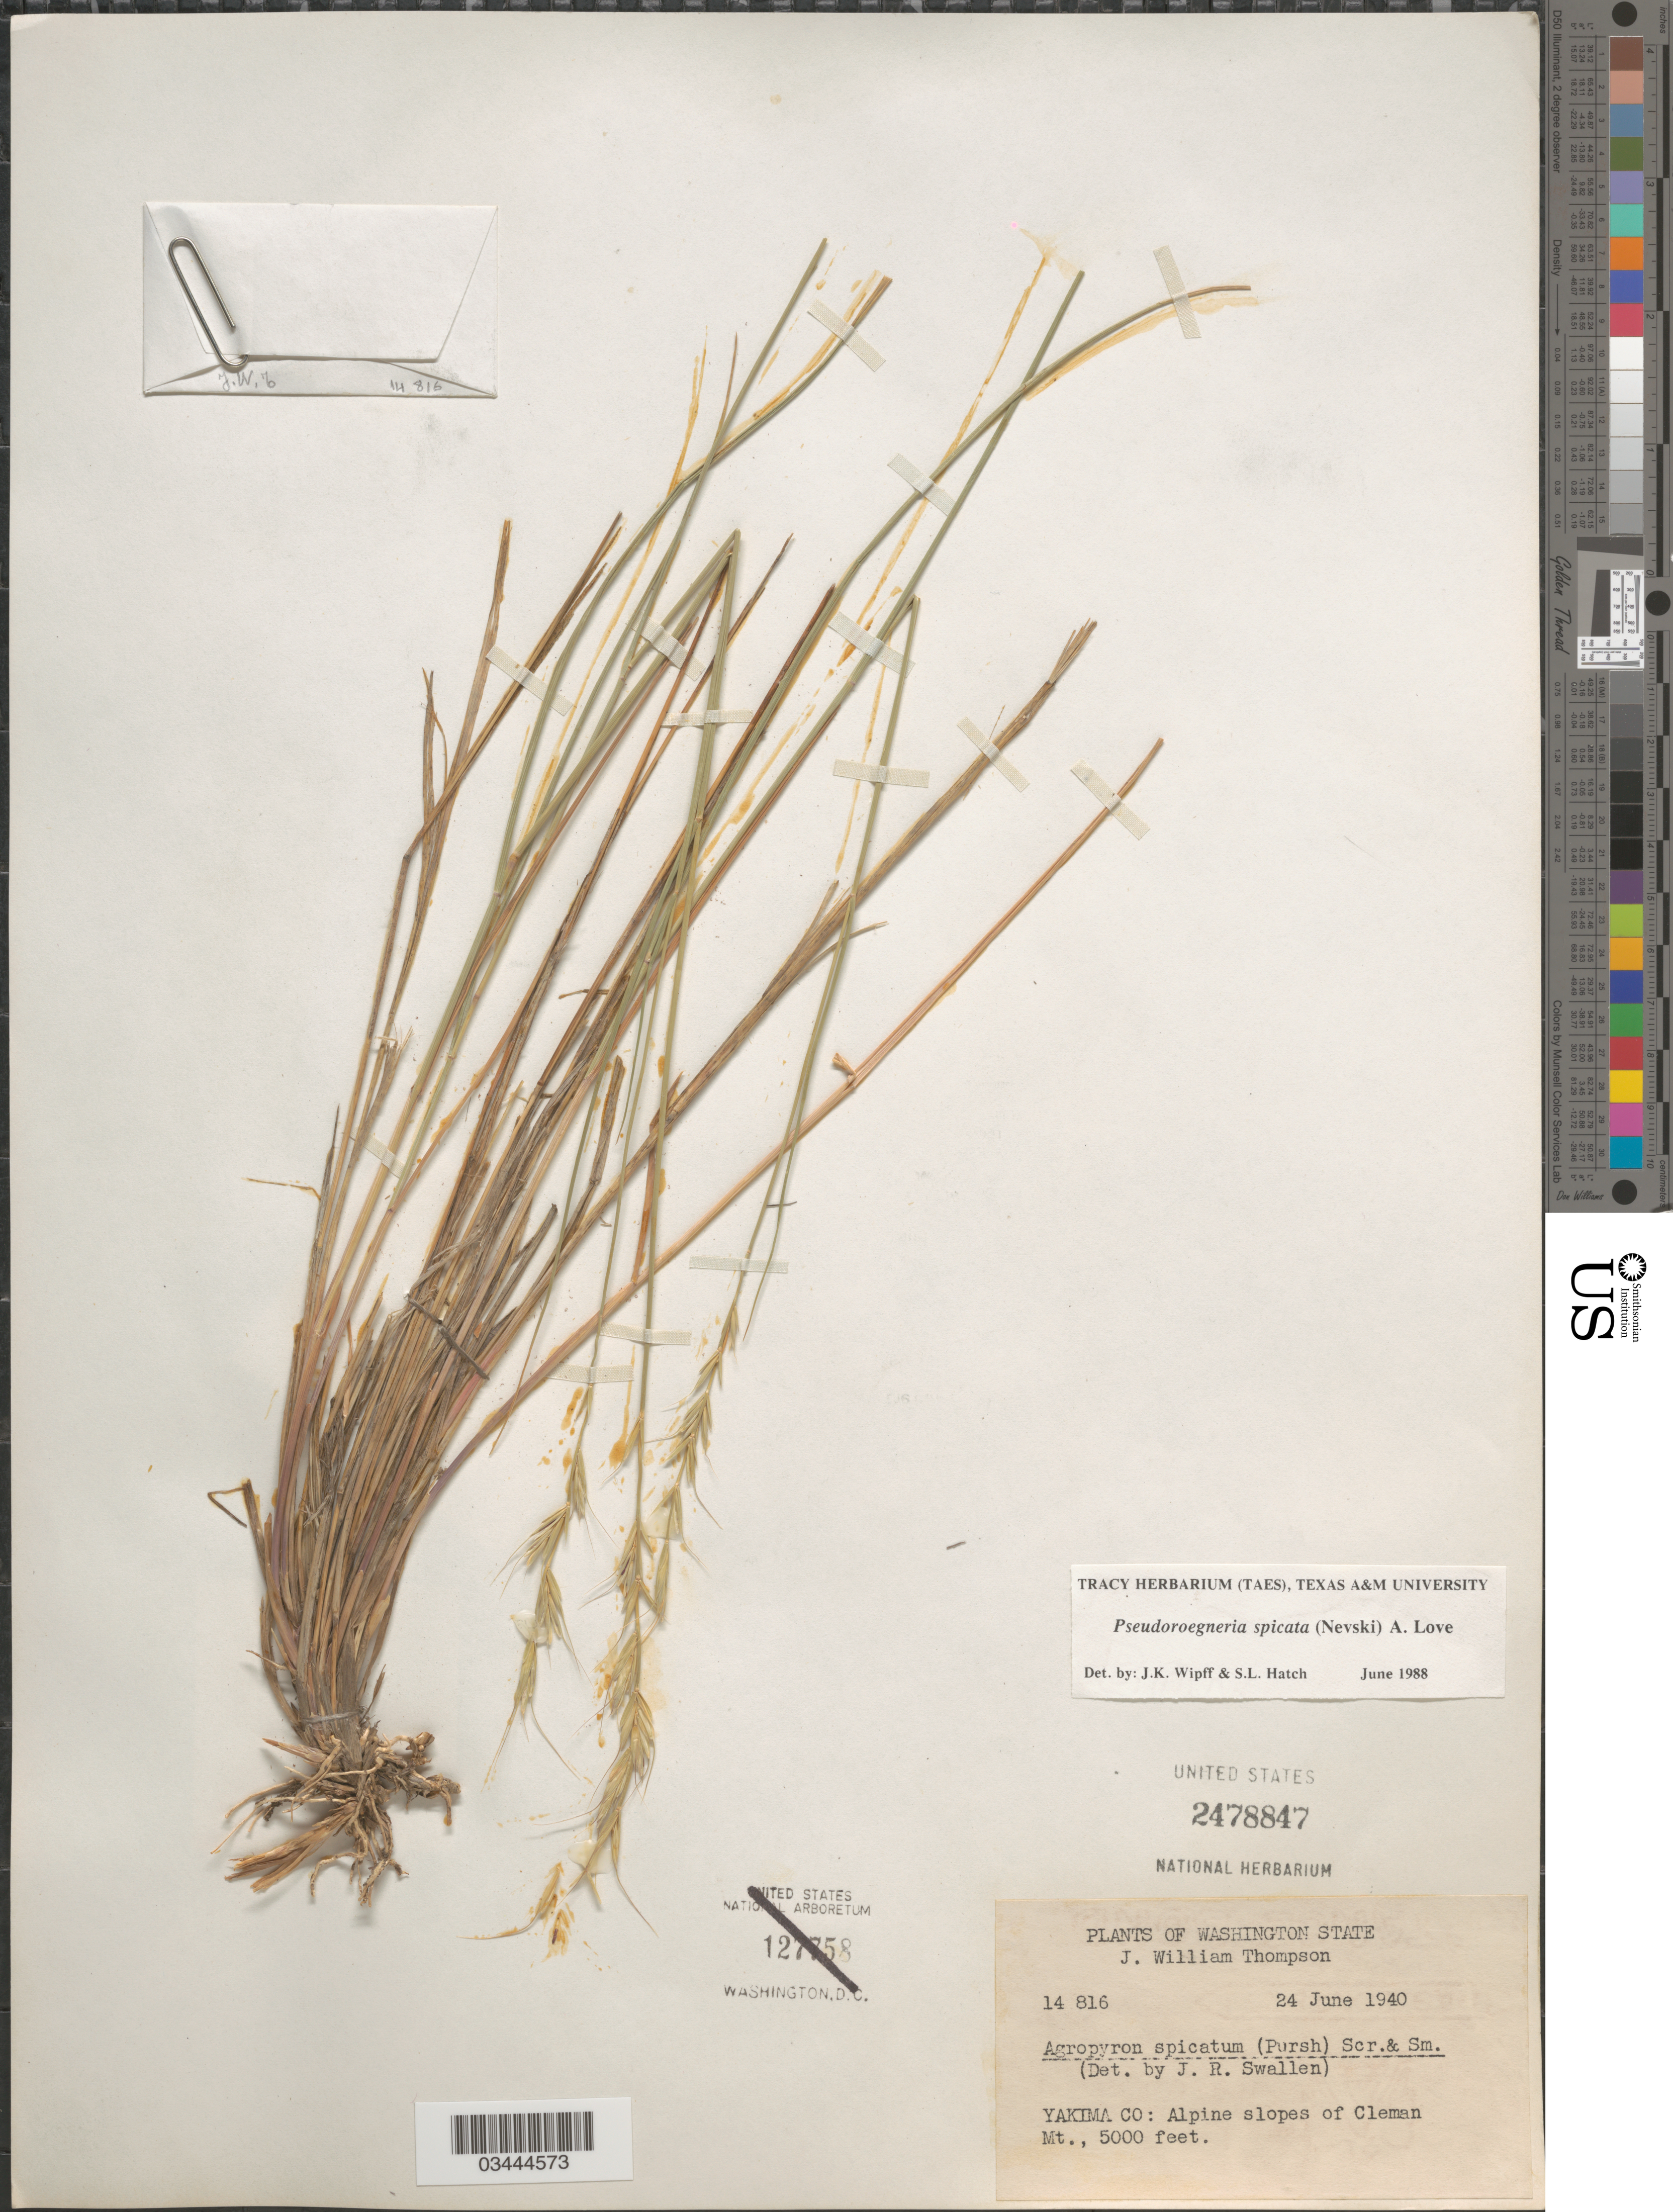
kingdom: Plantae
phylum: Tracheophyta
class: Liliopsida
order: Poales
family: Poaceae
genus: Pseudoroegneria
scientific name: Pseudoroegneria spicata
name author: (Pursh) Á. Löve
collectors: J. W. Thompson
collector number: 14816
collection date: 1940-06-24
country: United States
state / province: Washington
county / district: Yakima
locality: Yakima Co: Alpine slopes of Cleman Mt.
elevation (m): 1524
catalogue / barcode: US 2478847